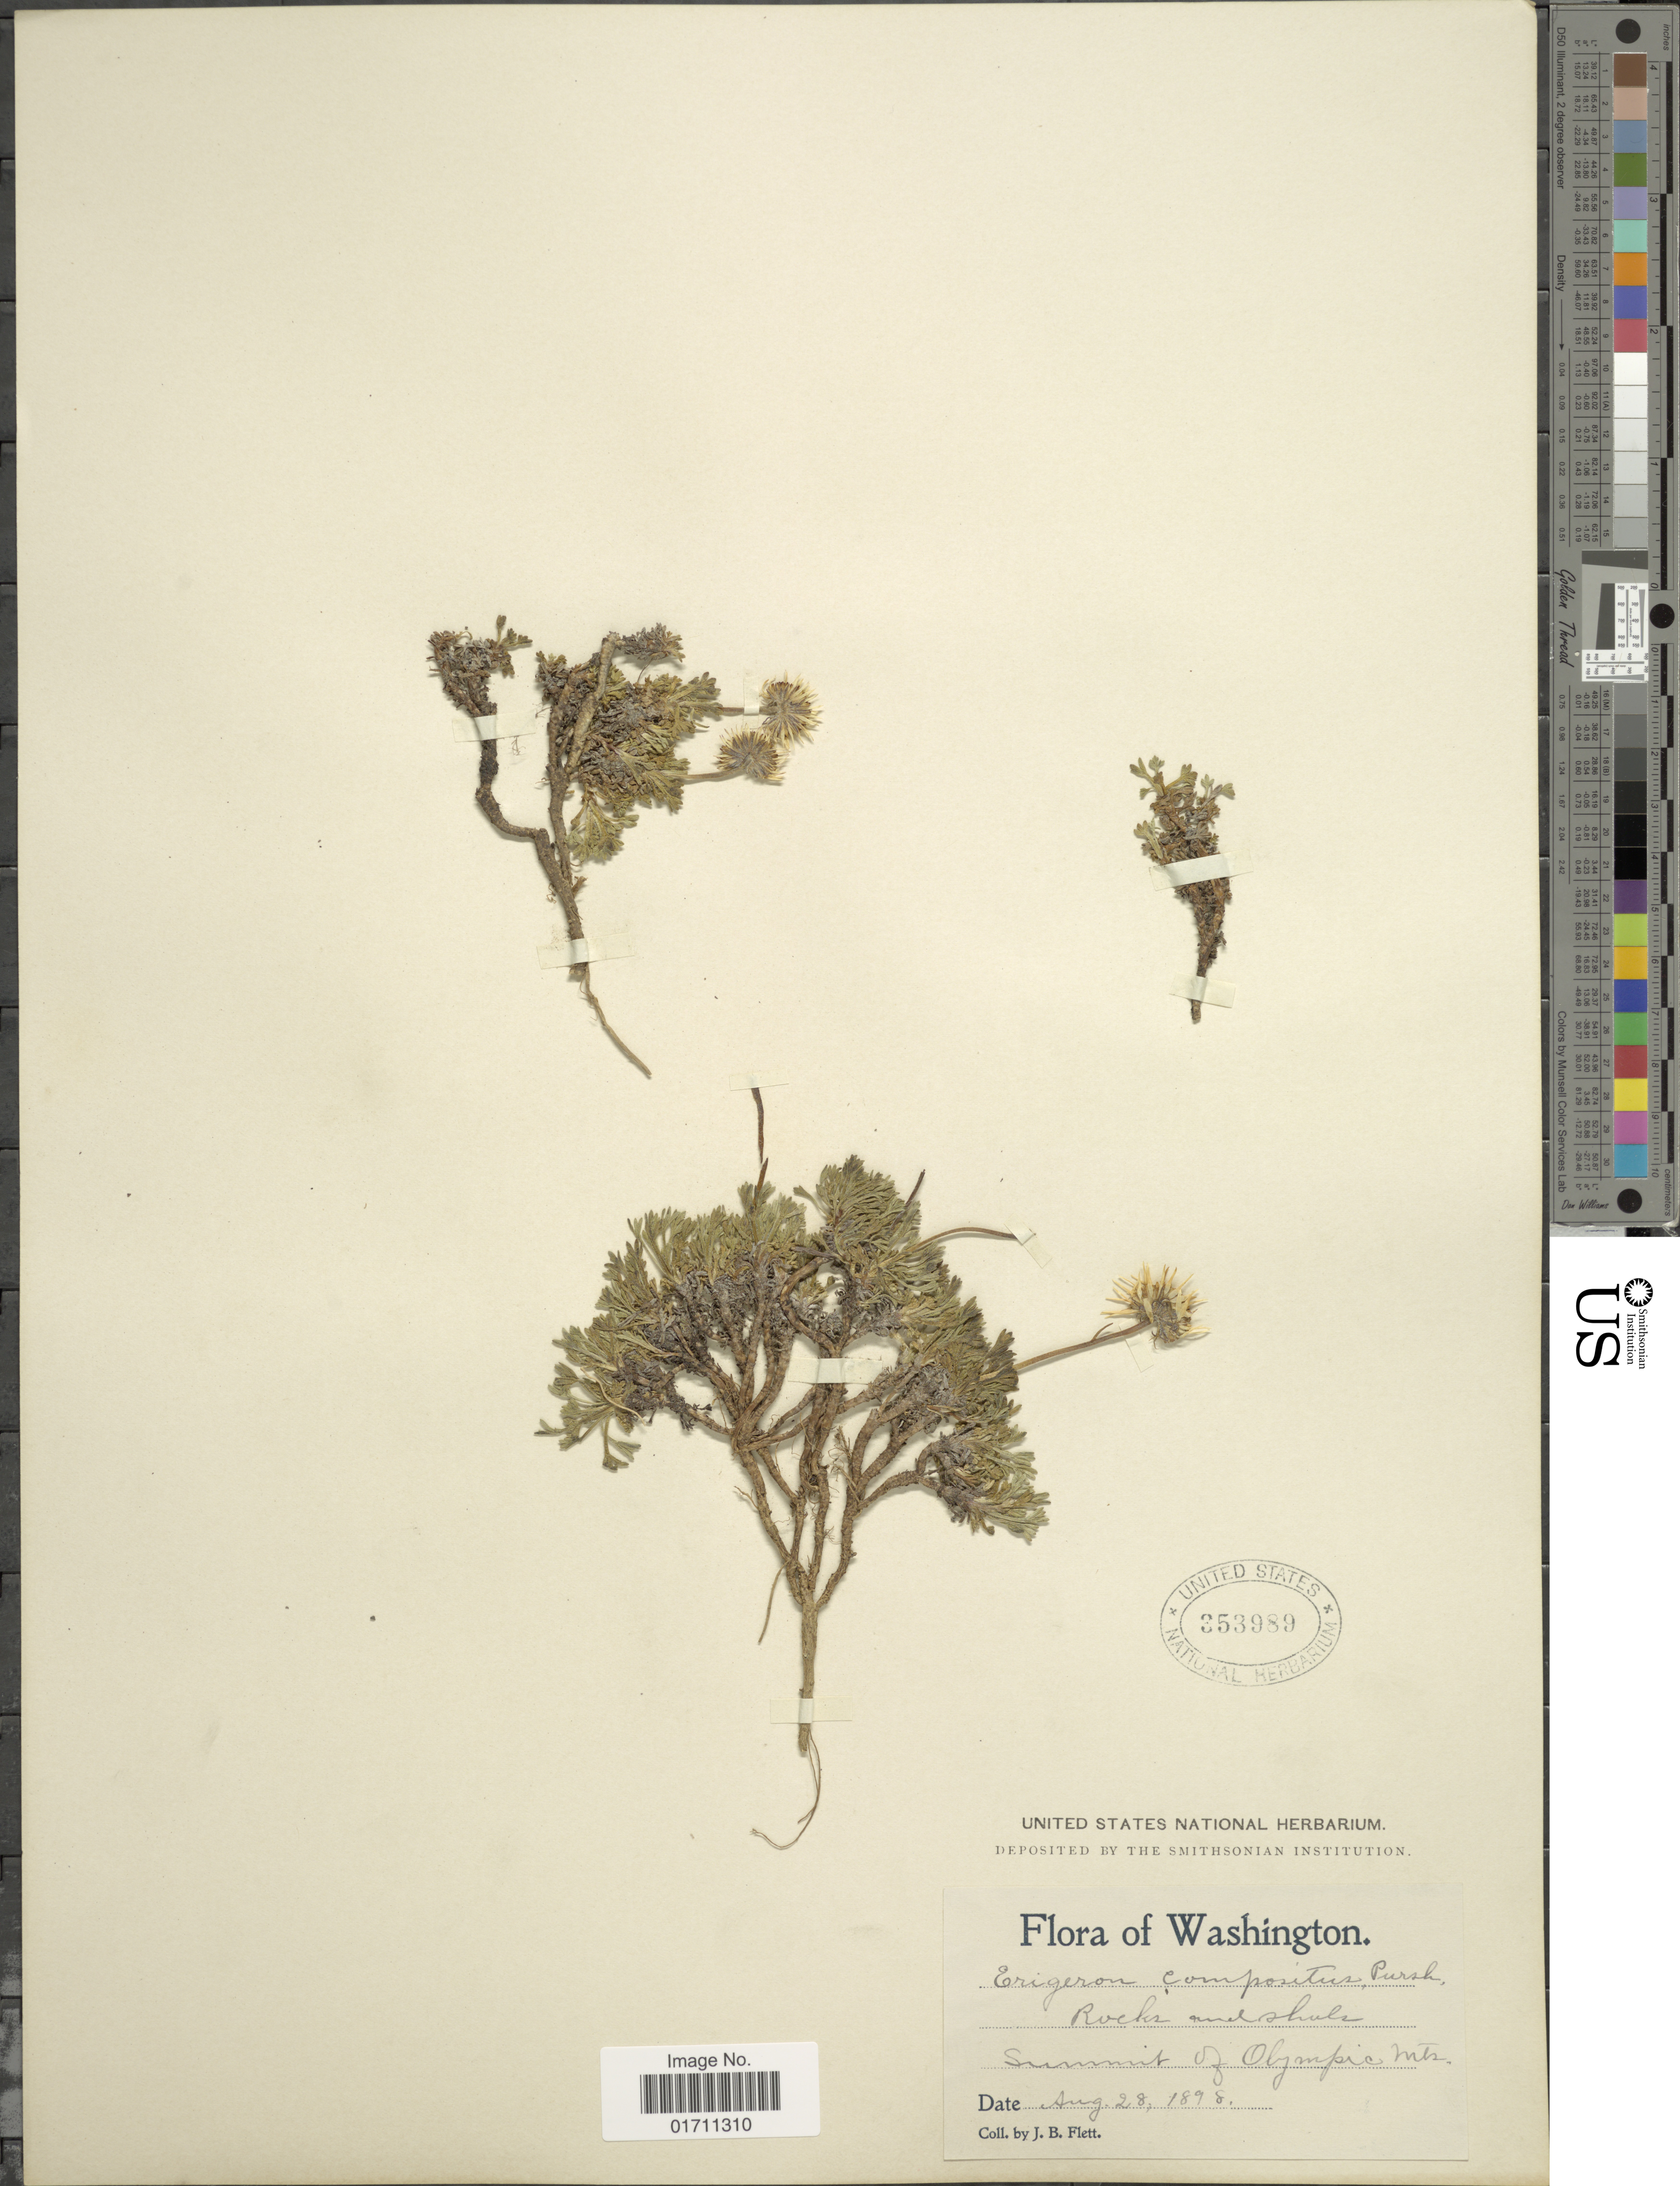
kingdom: Plantae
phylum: Tracheophyta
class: Magnoliopsida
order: Asterales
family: Asteraceae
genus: Erigeron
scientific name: Erigeron compositus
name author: Pursh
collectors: J. Flett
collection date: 1898-08-28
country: United States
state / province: Washington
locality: Rocks and shale, Summit of Olympic Mts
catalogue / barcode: US 353989